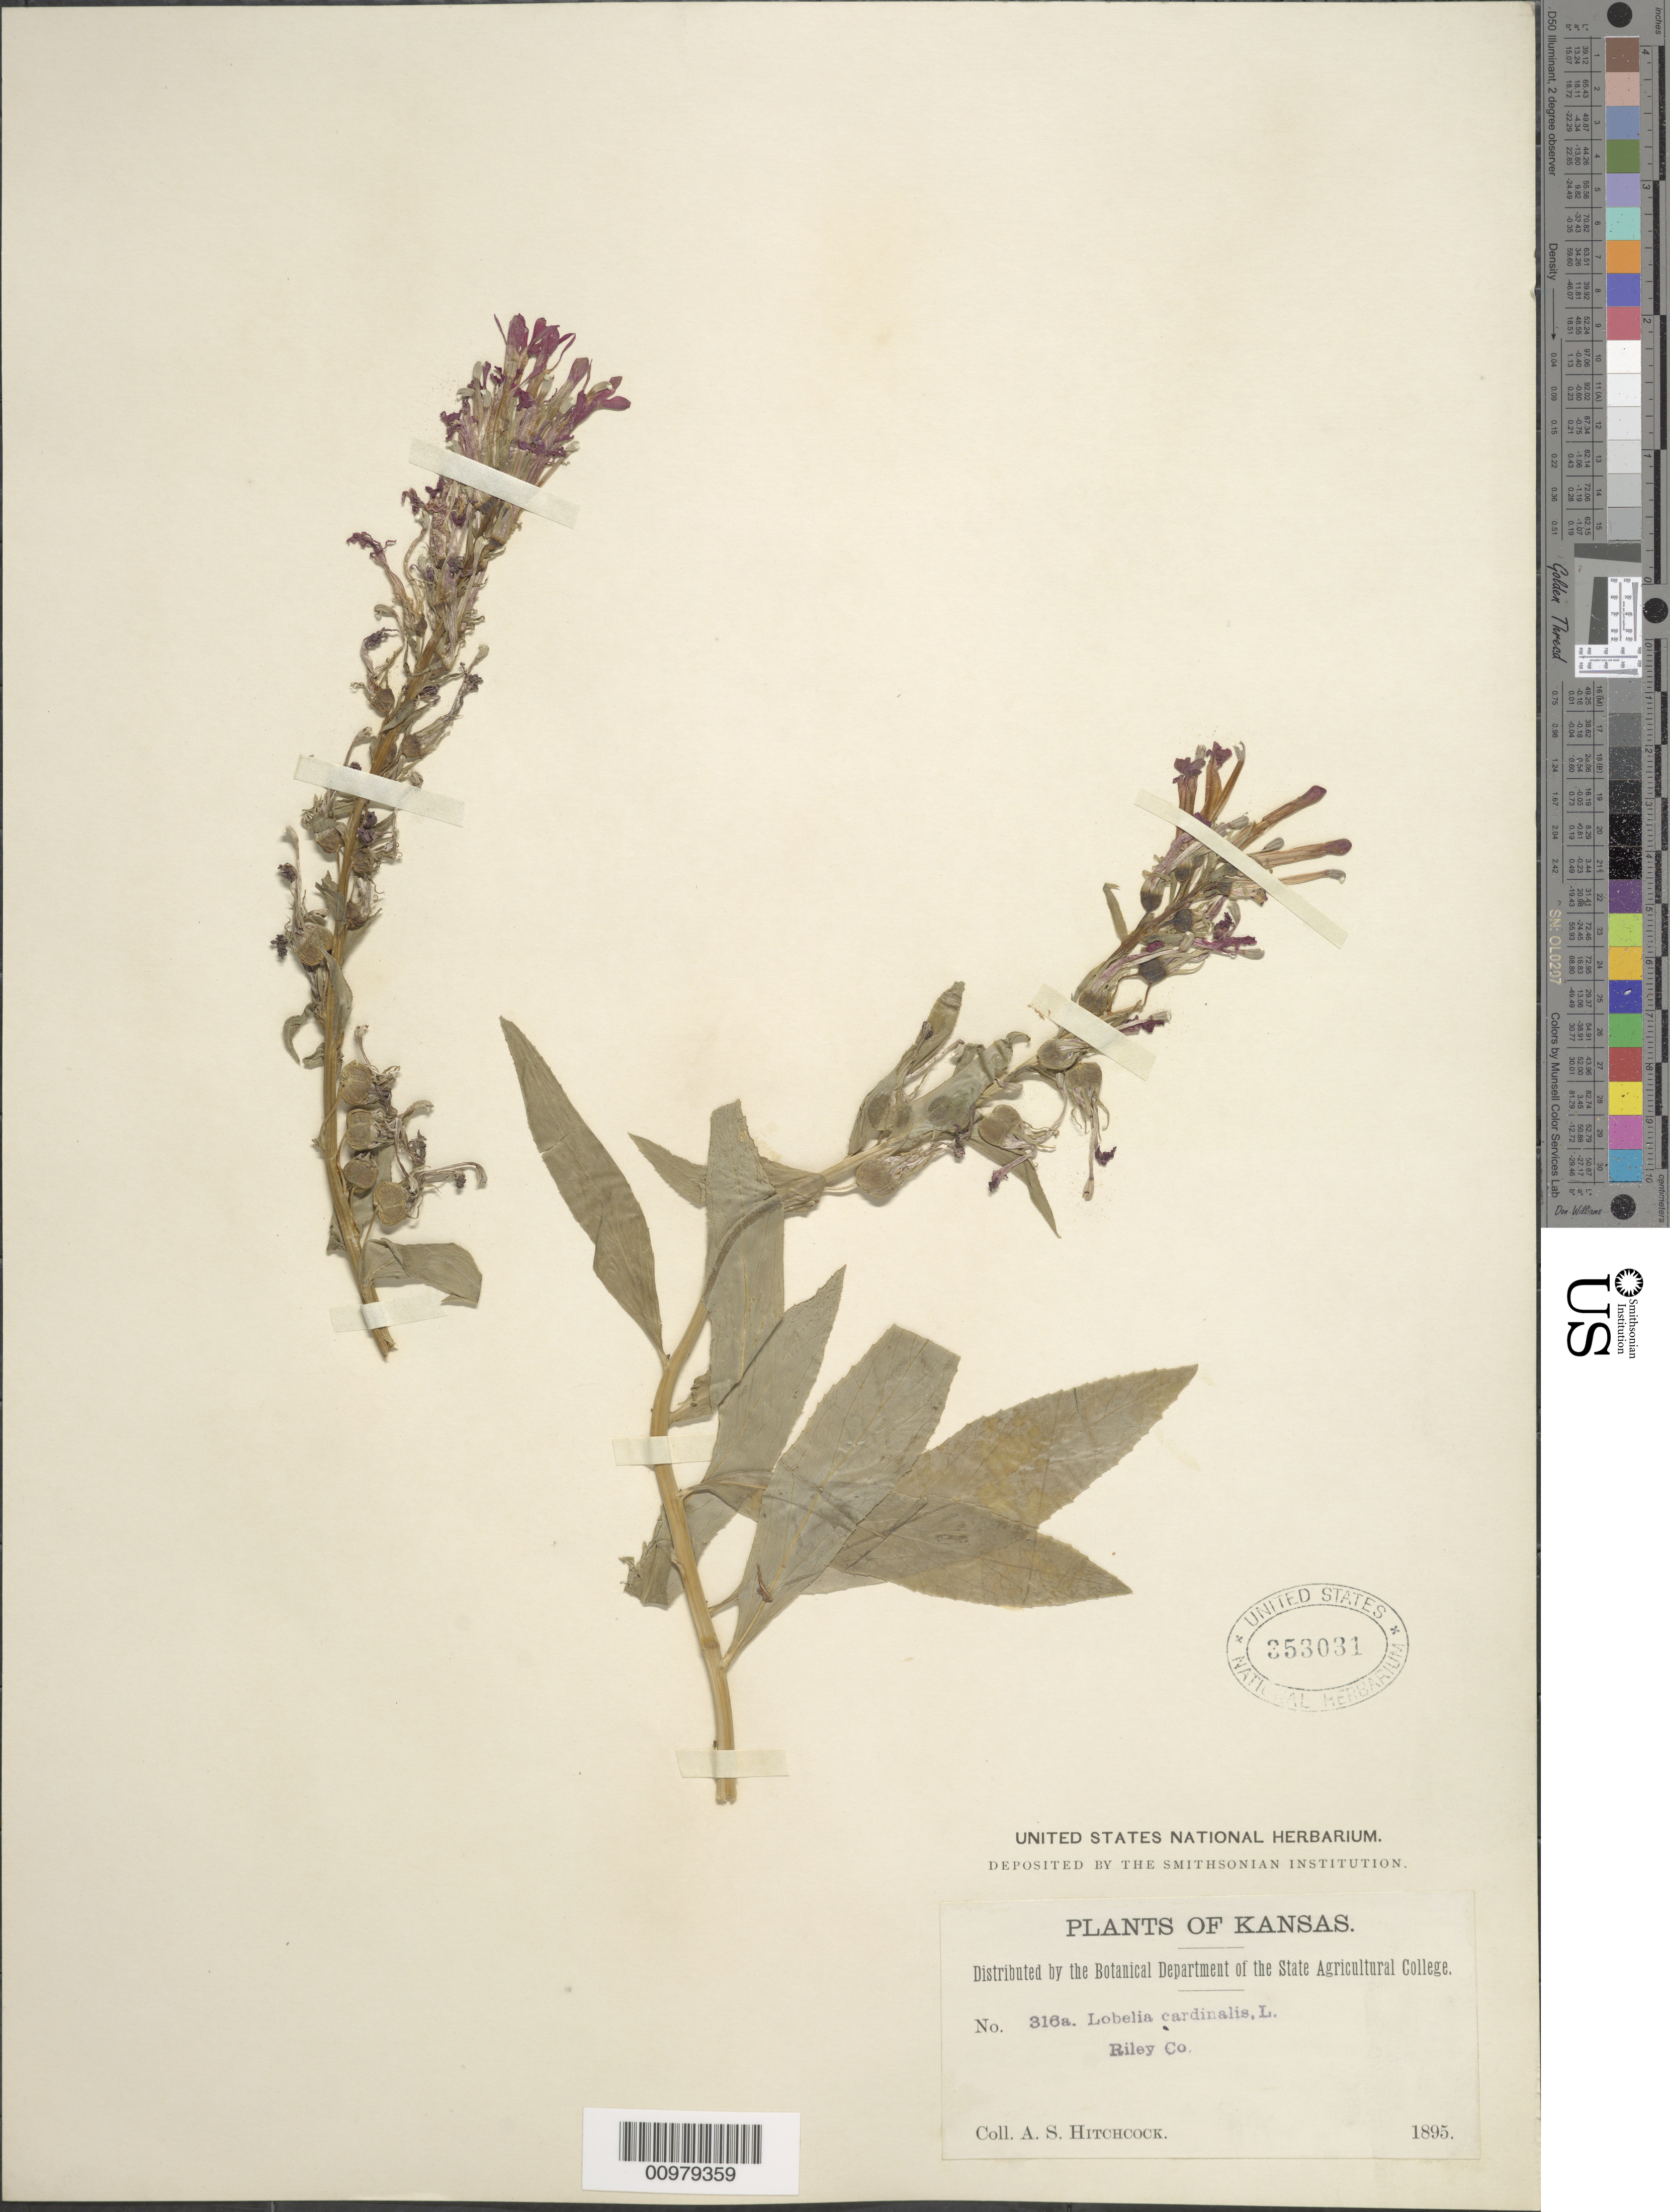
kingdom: Plantae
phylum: Tracheophyta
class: Magnoliopsida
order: Asterales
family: Campanulaceae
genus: Lobelia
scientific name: Lobelia cardinalis var. phyllostachya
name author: (Engelm.) McVaugh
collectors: A. S. Hitchcock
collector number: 316a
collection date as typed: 1895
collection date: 1895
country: United States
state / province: Kansas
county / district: Riley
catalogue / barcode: US 353031